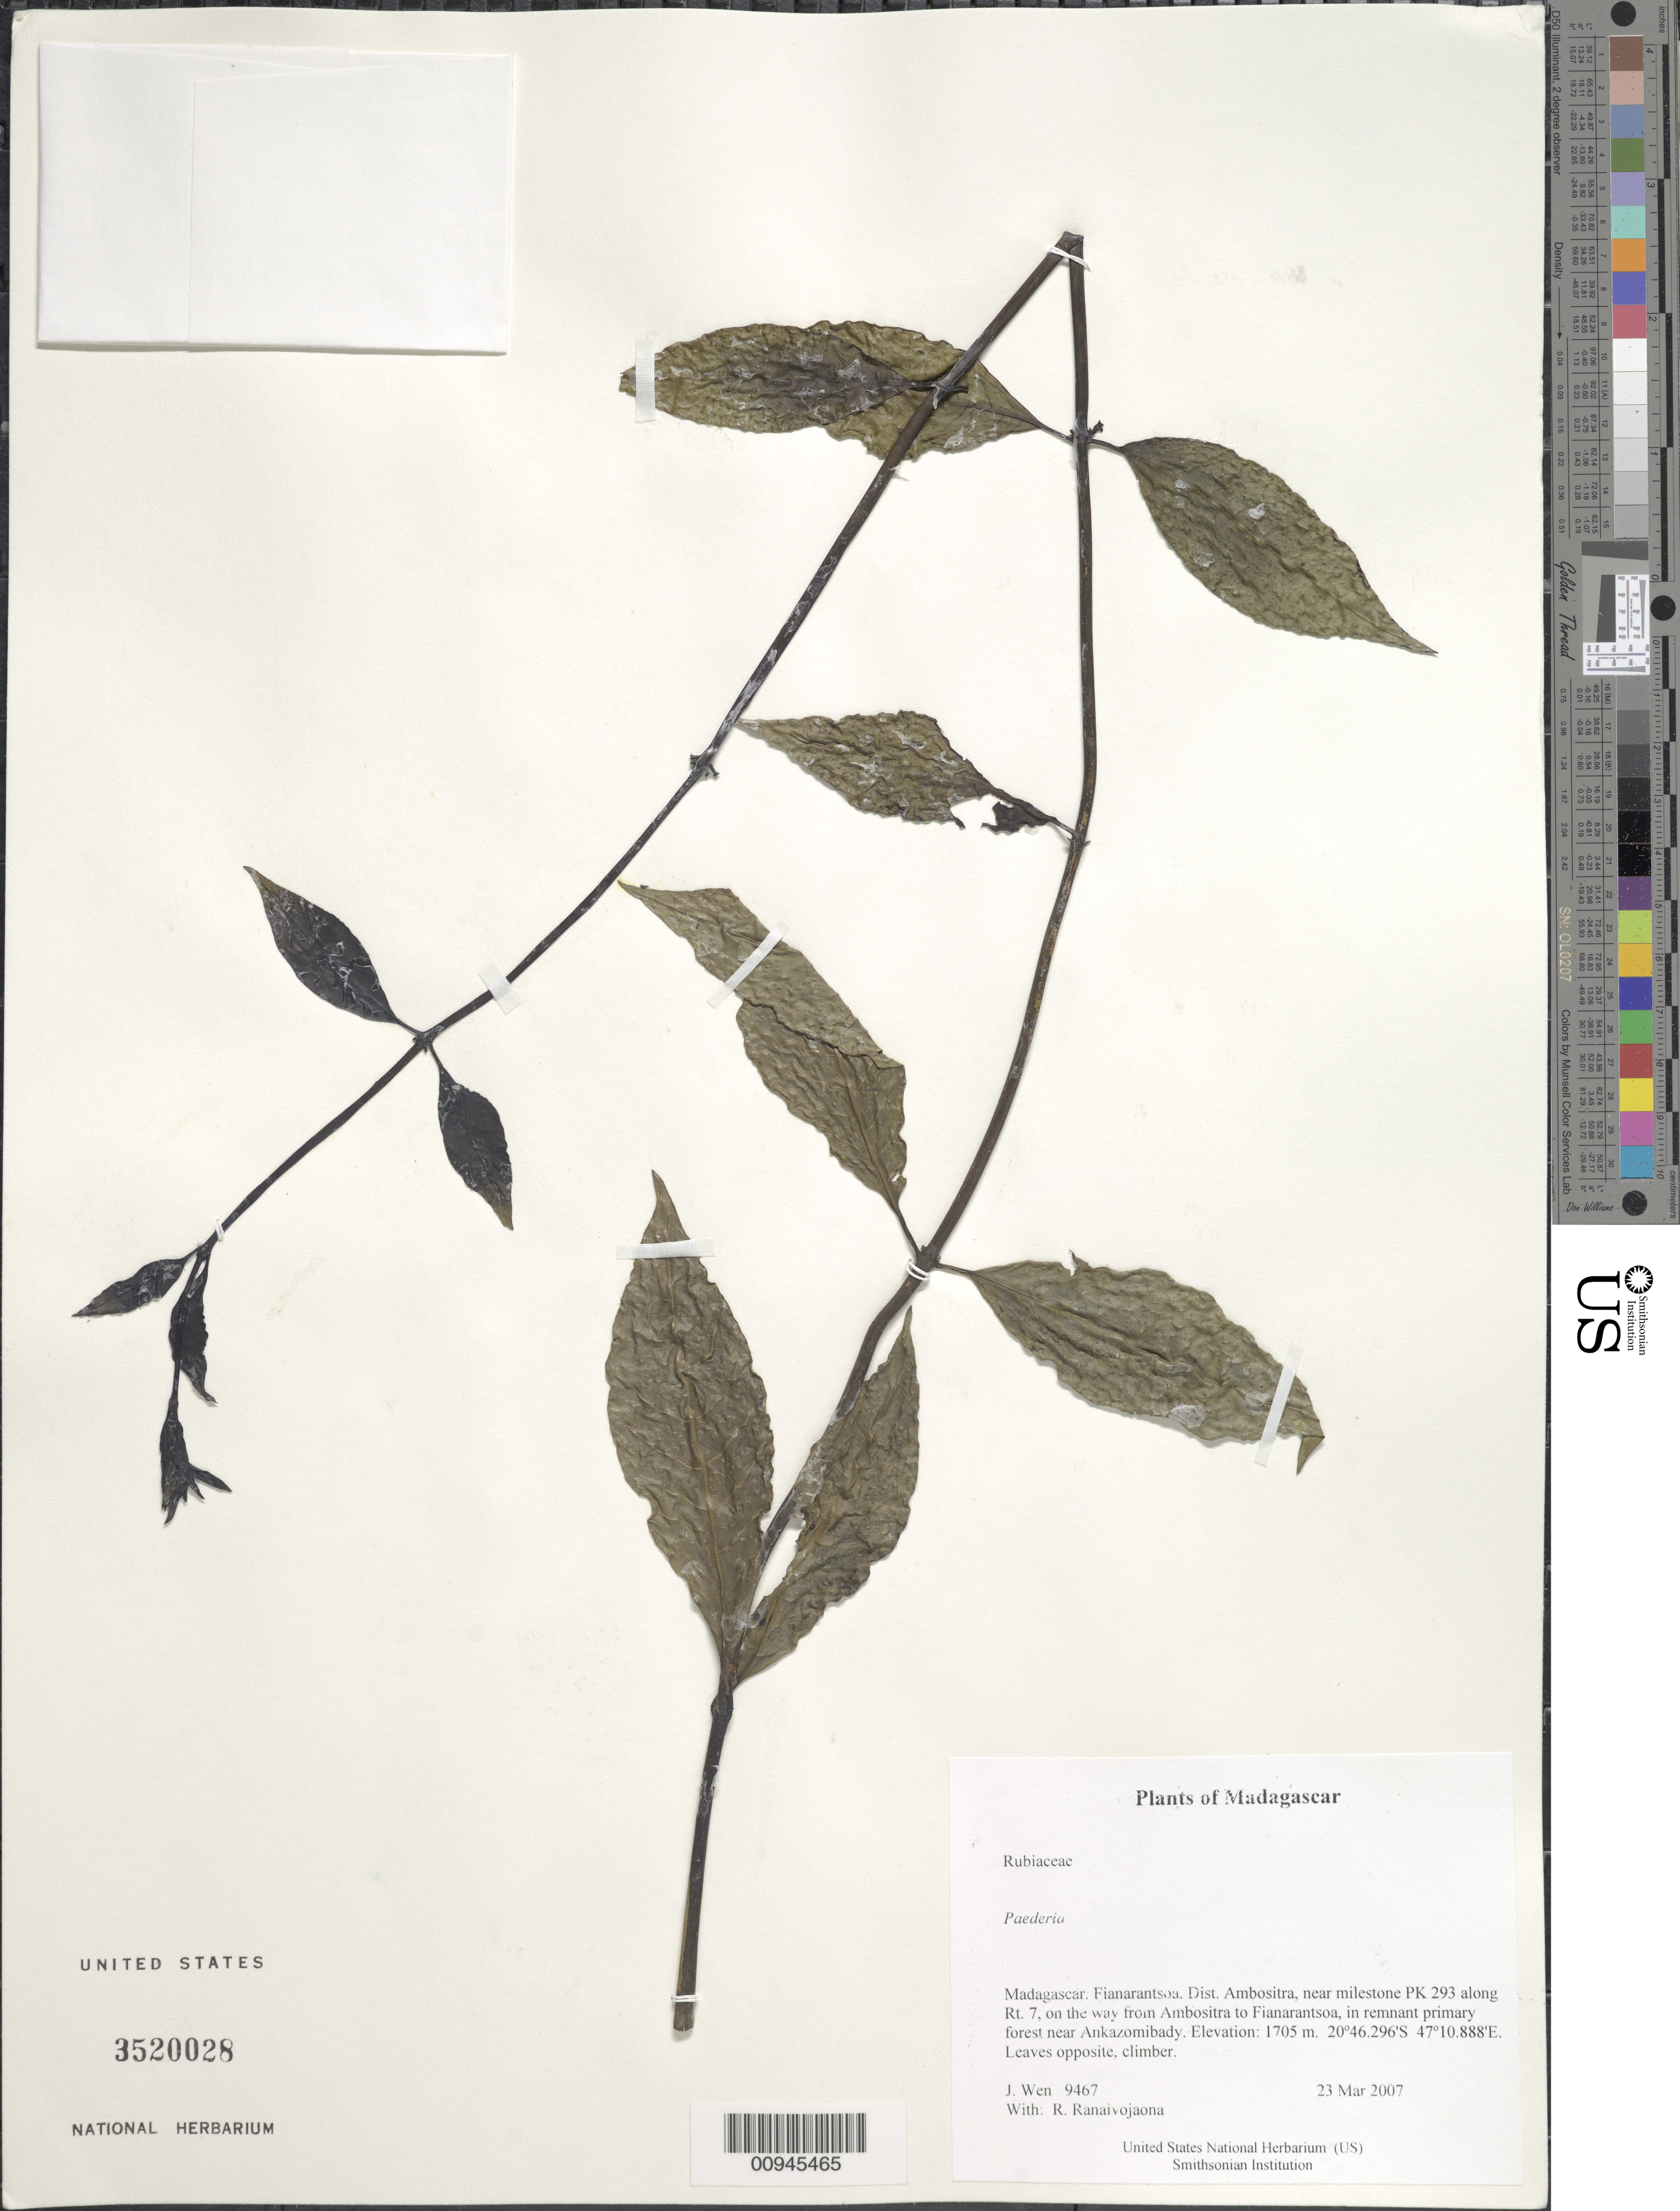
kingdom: Plantae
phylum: Tracheophyta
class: Magnoliopsida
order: Gentianales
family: Rubiaceae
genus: Paederia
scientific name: Paederia sp.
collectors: J. Wen & R. Ranaivojaona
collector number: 9467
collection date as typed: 23 Mar 2007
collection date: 2007-03-23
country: Madagascar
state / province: Amoron'i Mania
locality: Dist. Ambositra, near milestone PK 293 along Rt. 7, on the way from Ambositra to Fianarantsoa, in remnant primary forest near Ankazomibady.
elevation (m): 1705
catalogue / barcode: US 3520028